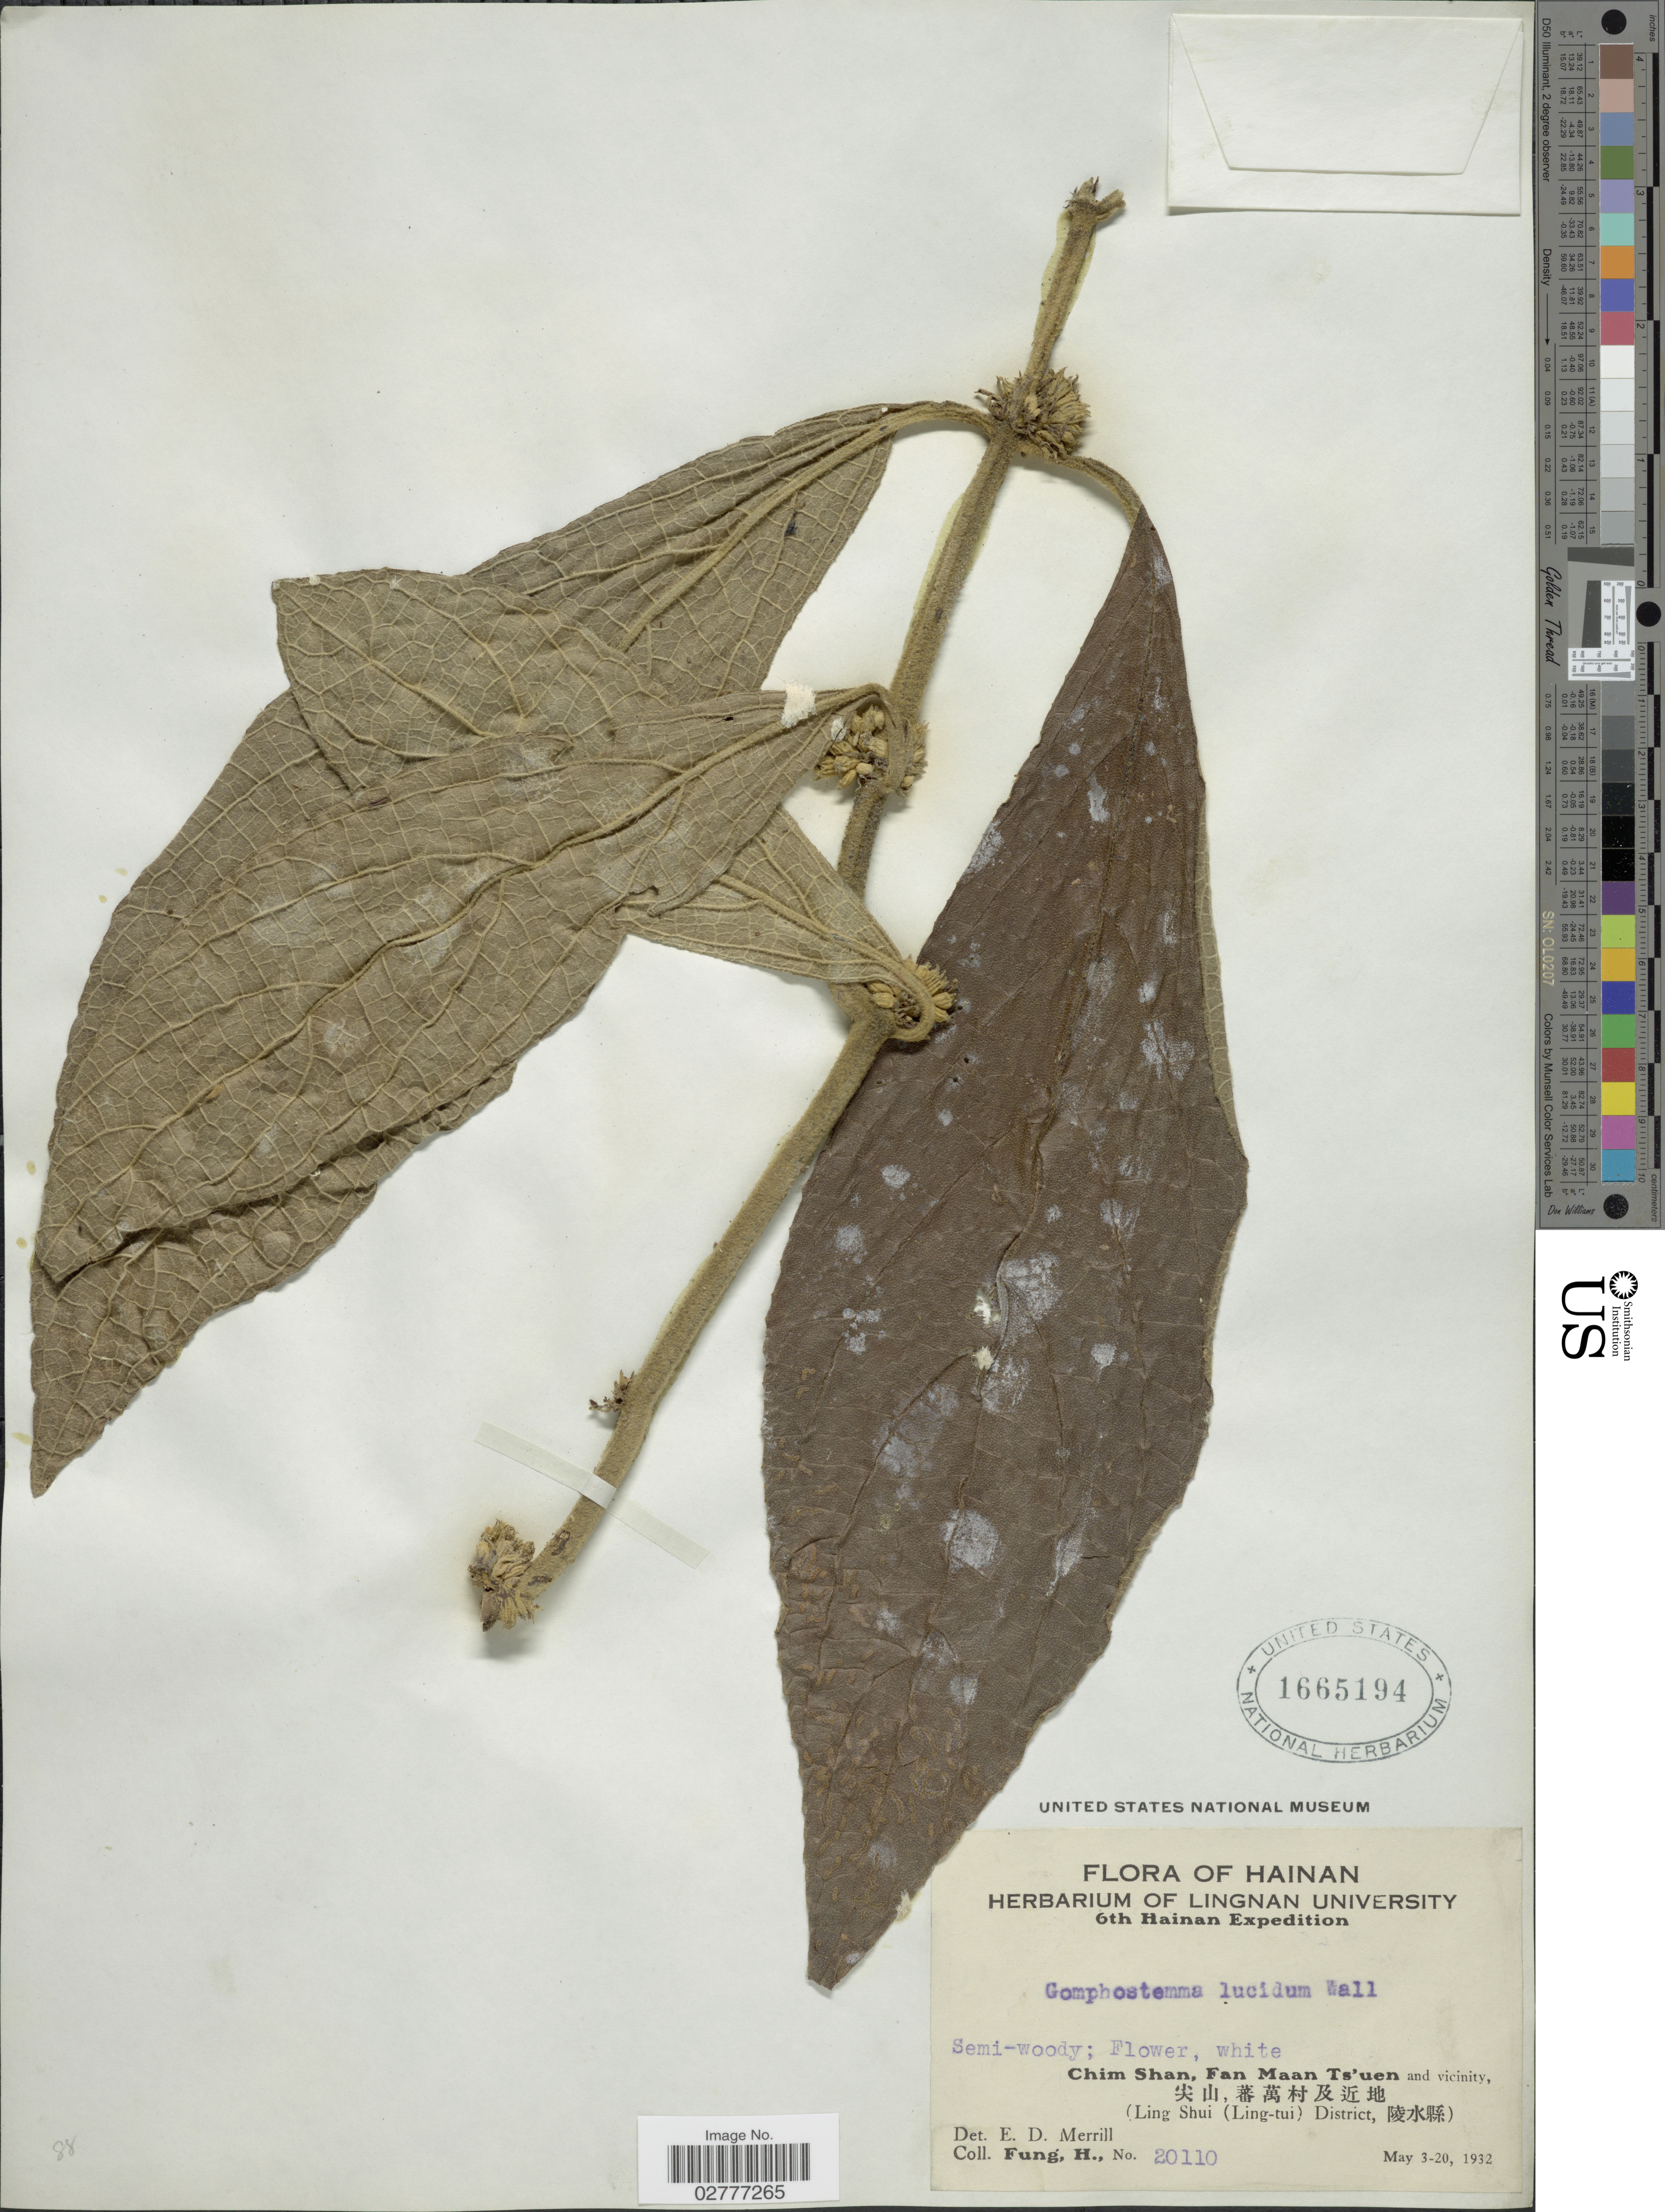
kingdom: Plantae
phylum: Tracheophyta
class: Magnoliopsida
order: Lamiales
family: Lamiaceae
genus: Gomphostemma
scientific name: Gomphostemma lucidum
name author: Wall. ex Benth.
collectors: H. Fung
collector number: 20110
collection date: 1932-05-03/1932-05-20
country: China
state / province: Hainan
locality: Chim Shan, Fan Maan Ts'uen and vicinity, X. (Ling Shui (Ling-tui) District, X).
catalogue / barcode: US 1665194